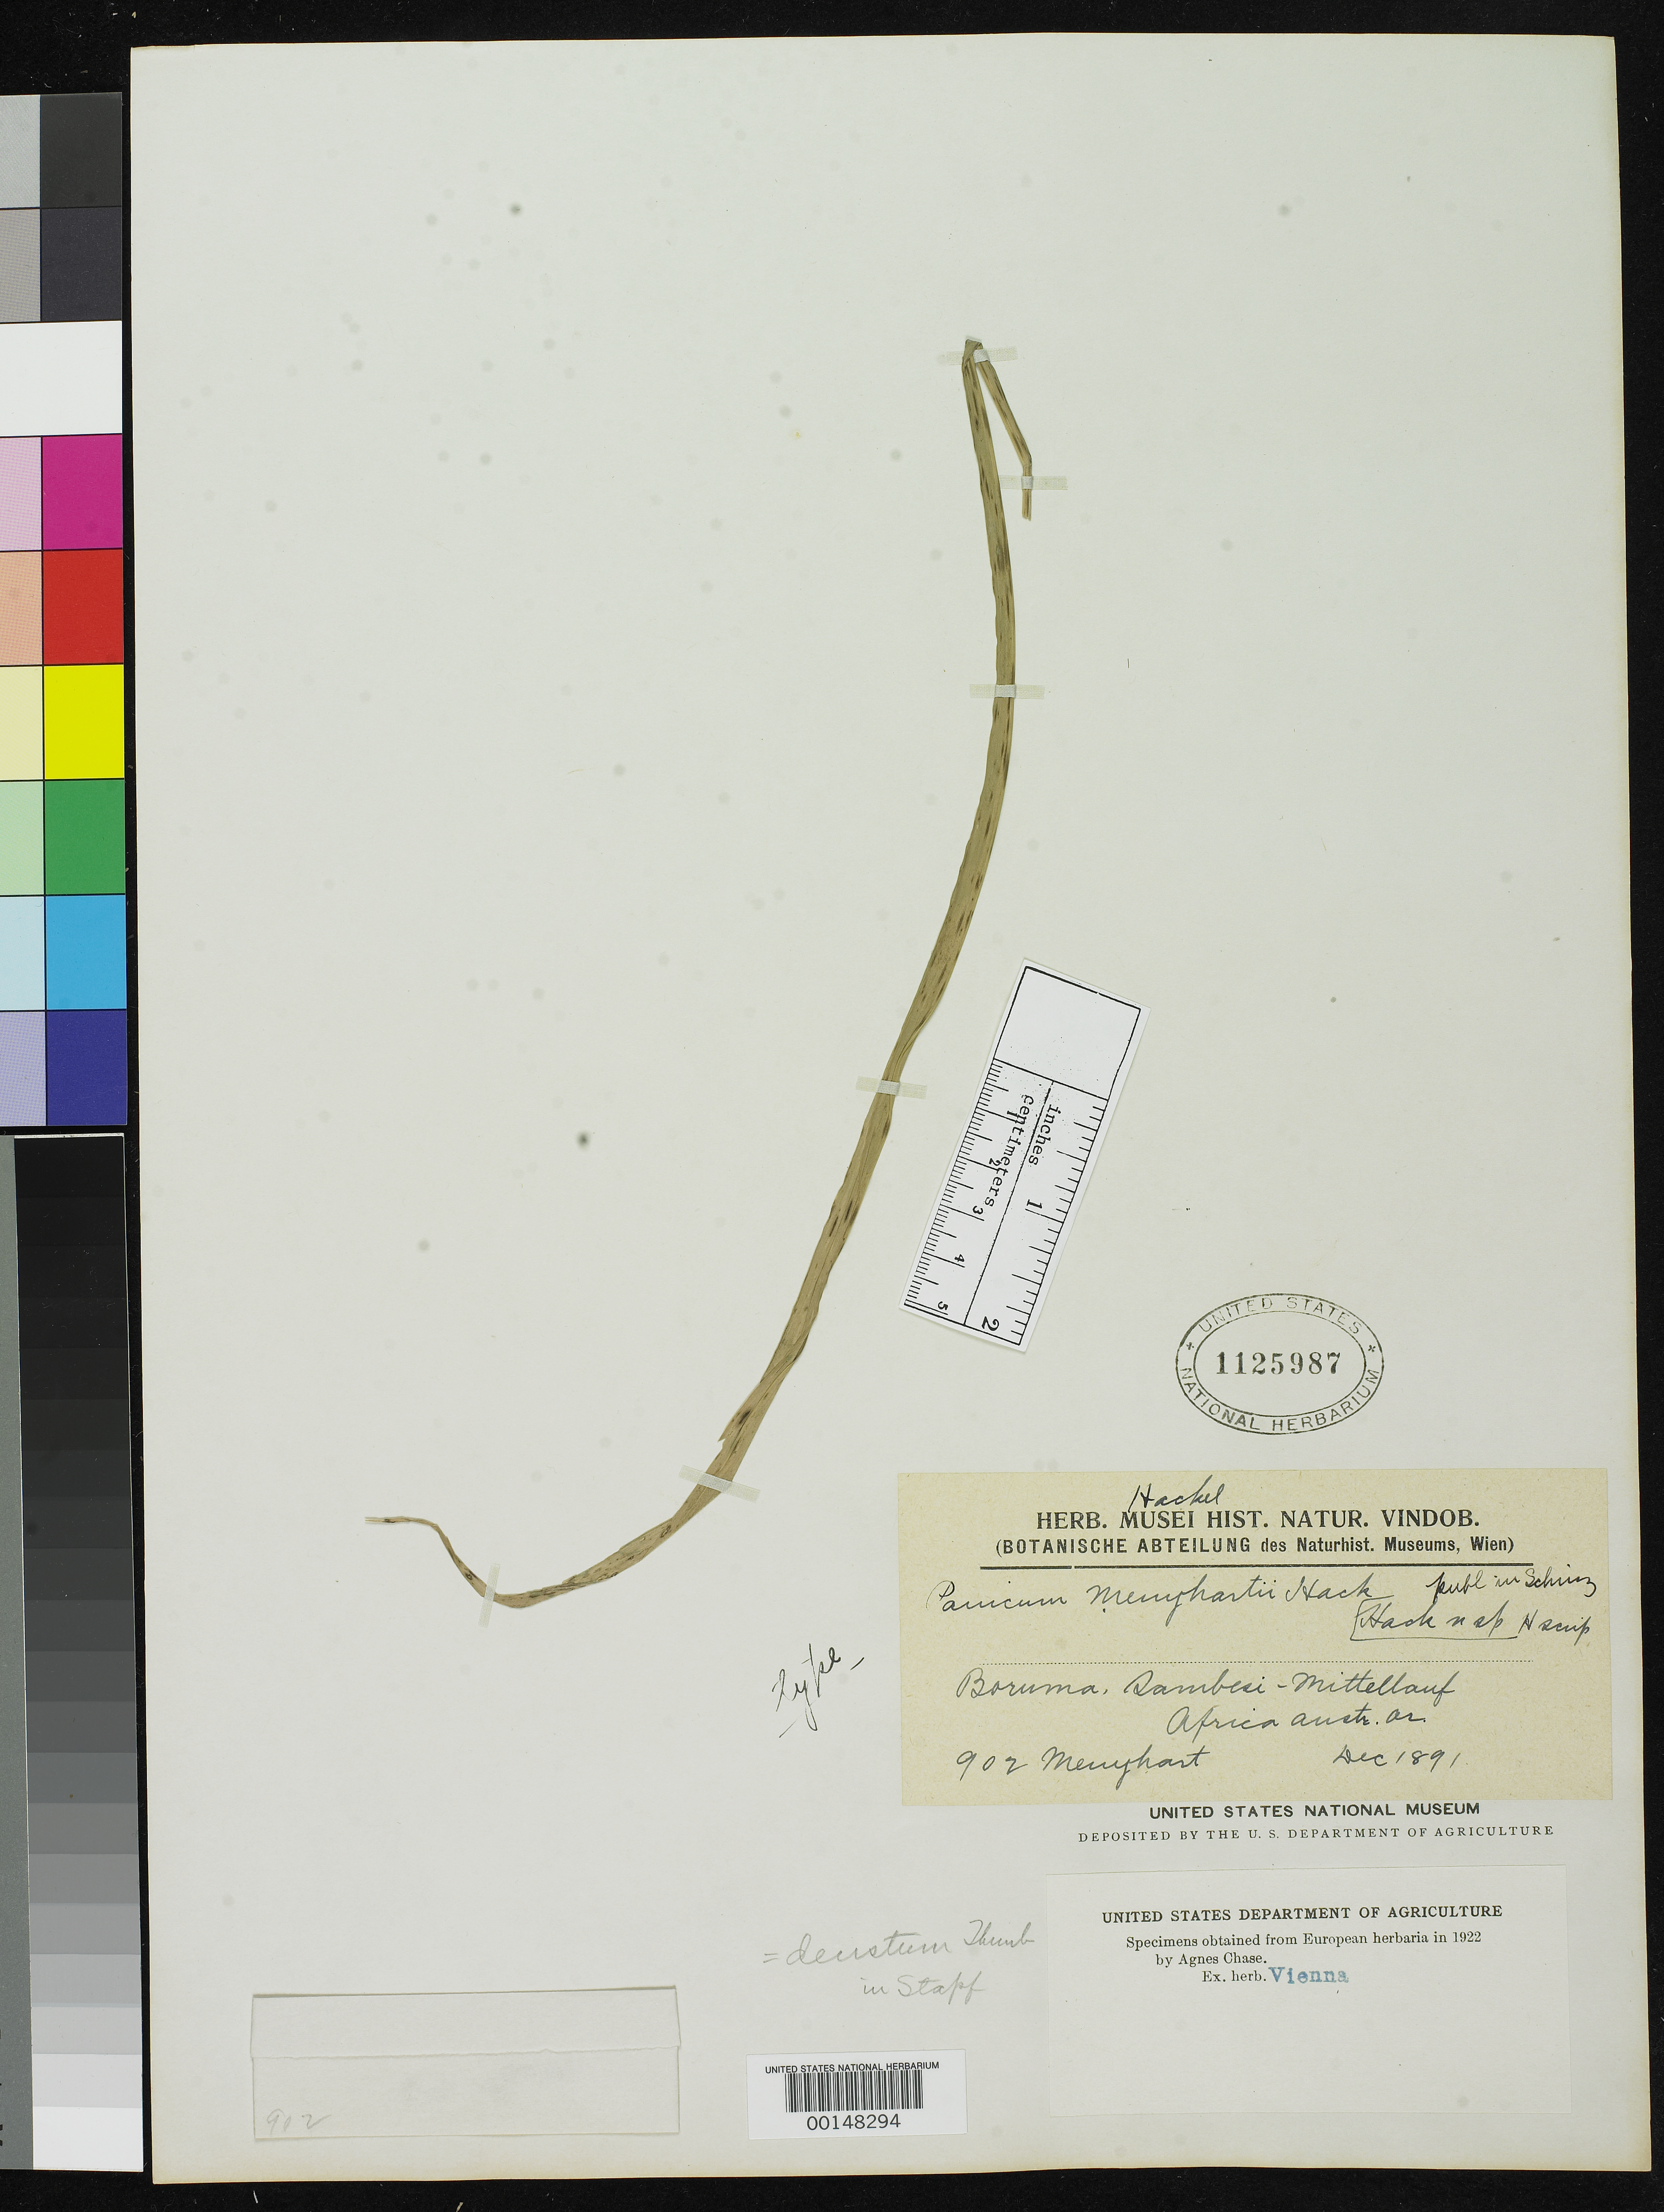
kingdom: Plantae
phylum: Tracheophyta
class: Liliopsida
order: Poales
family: Poaceae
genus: Panicum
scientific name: Panicum menyharthii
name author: Hack. in Schinz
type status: Type Fragment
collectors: L. Menyharth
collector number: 902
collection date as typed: Dec 1891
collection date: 1891-12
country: Mozambique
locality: Boruma, Sambesi-Mittellauf.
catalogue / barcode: US 1125987